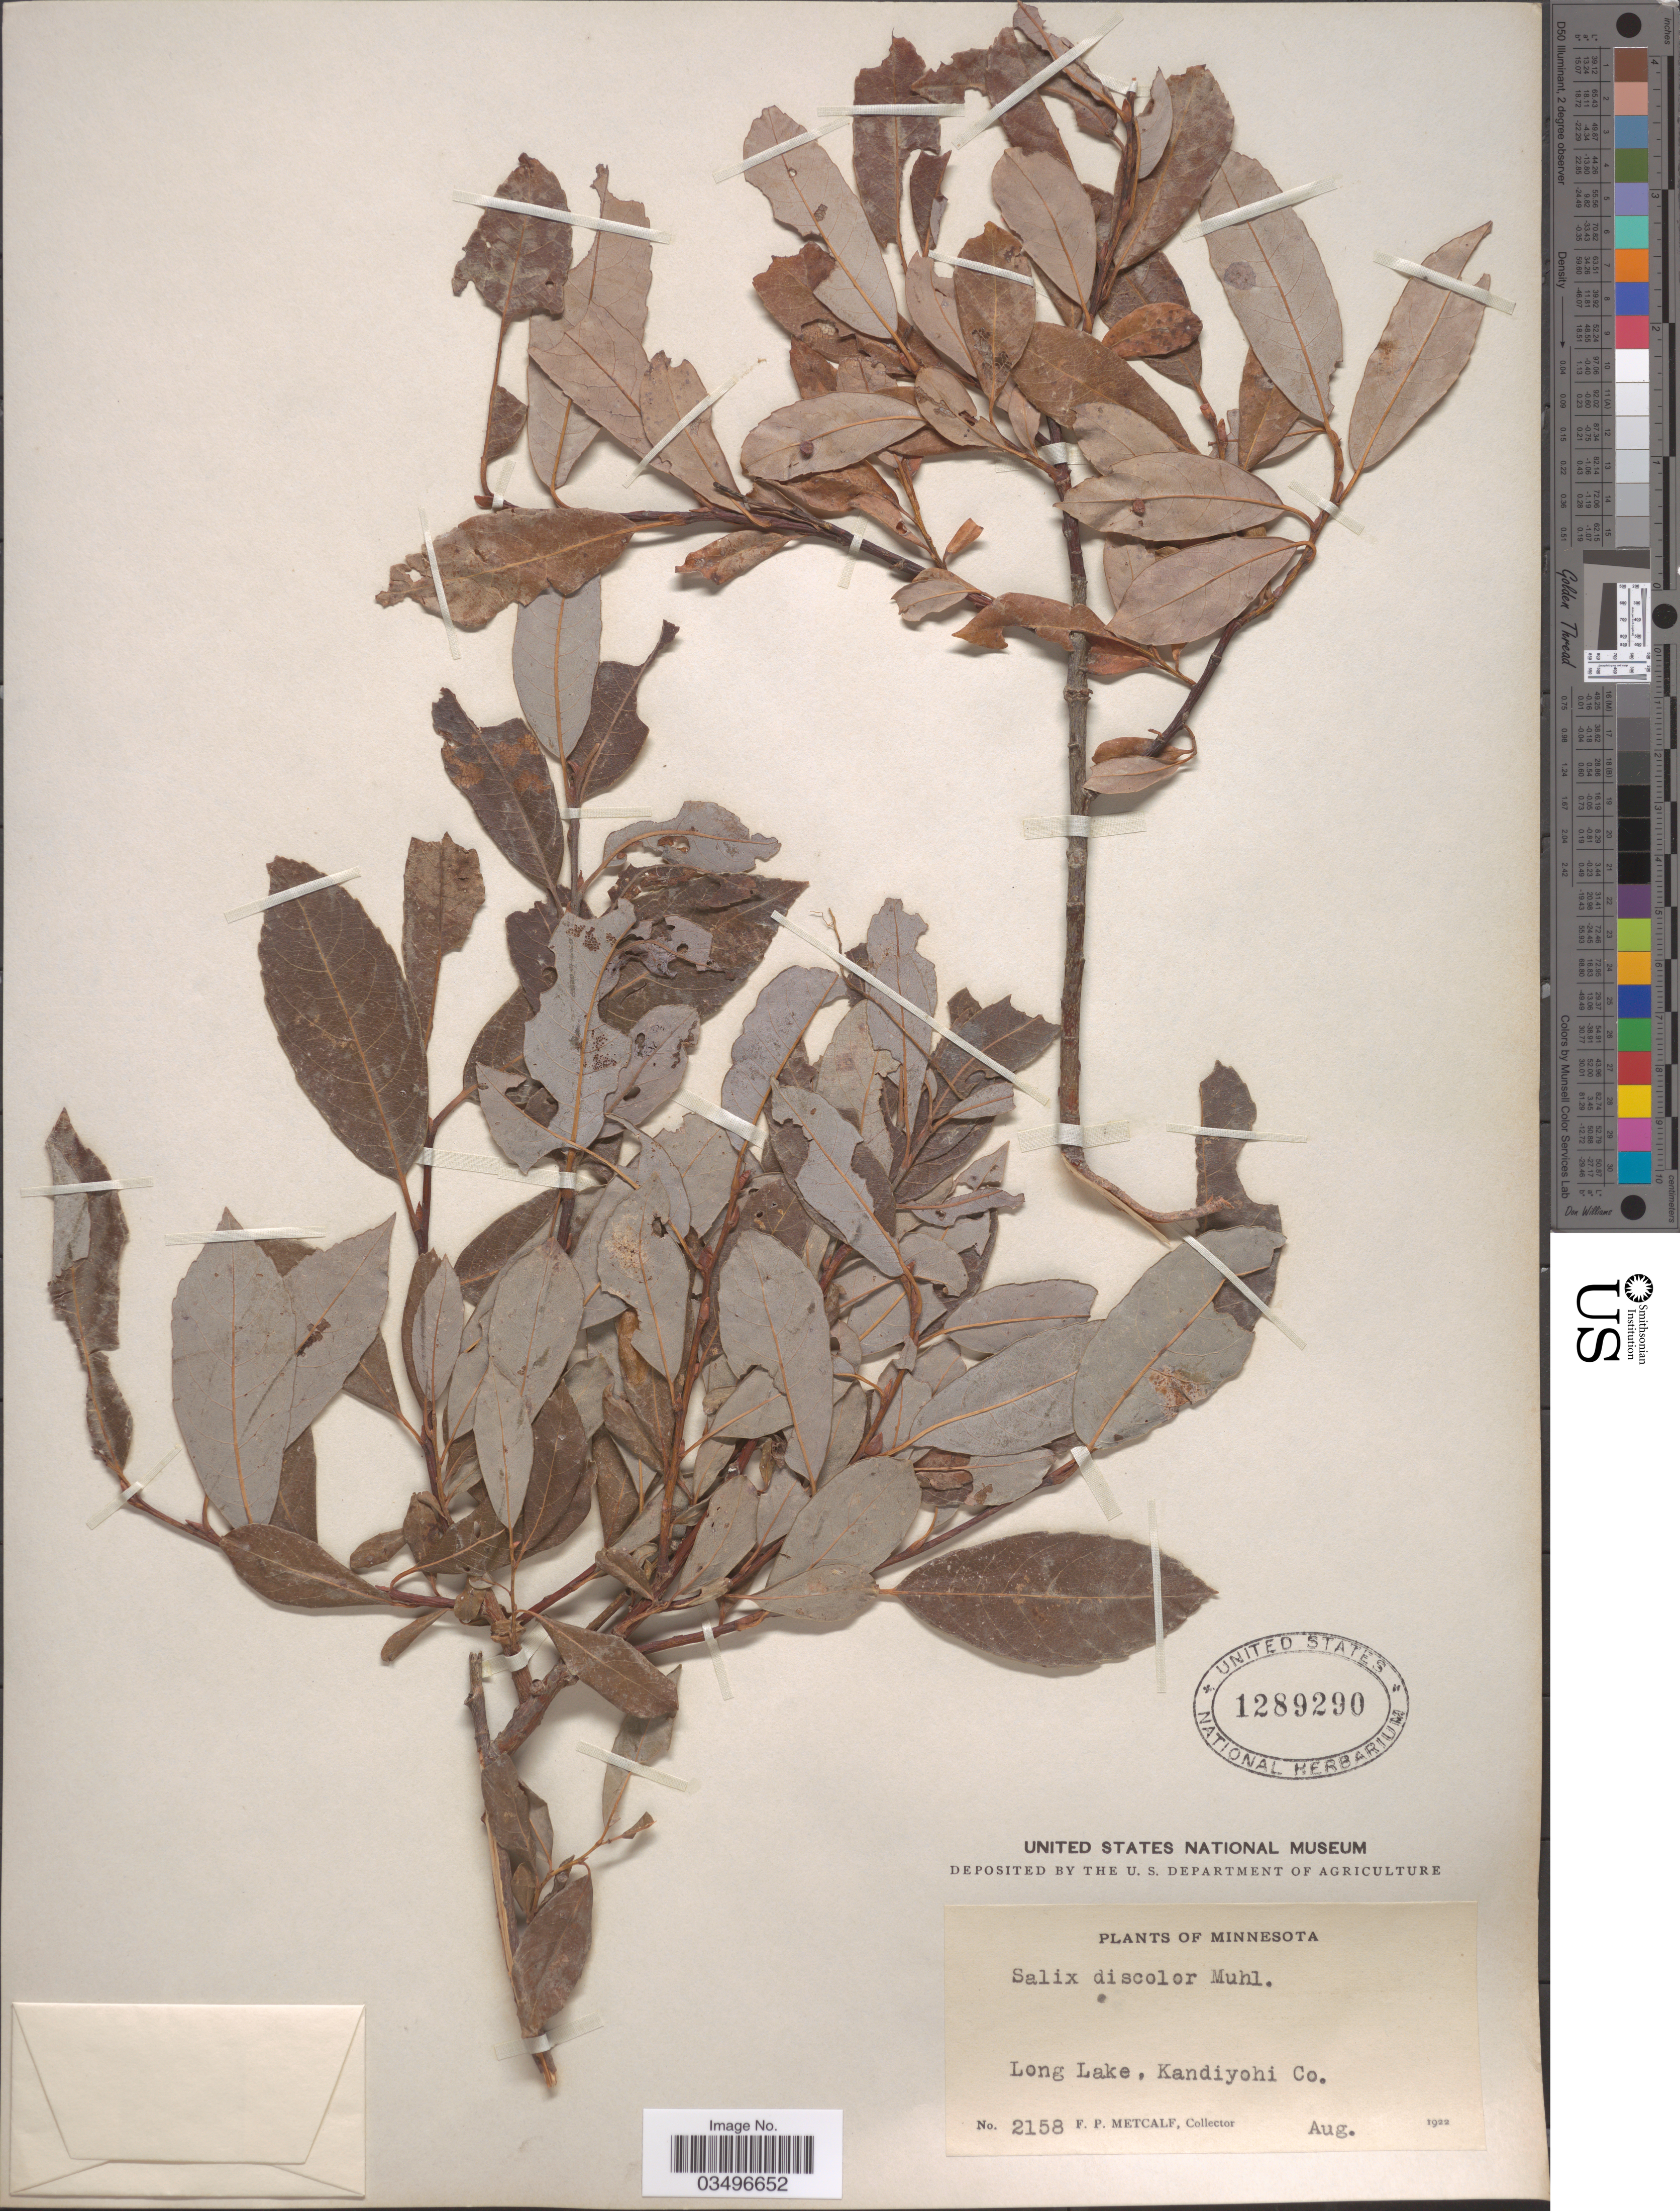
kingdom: Plantae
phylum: Tracheophyta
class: Magnoliopsida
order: Malpighiales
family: Salicaceae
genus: Salix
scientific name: Salix discolor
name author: Muhl.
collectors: F. Metcalf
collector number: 2158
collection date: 1922-08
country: United States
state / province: Minnesota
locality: Long Lake, Kandiyohi Co.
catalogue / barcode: US 1289290